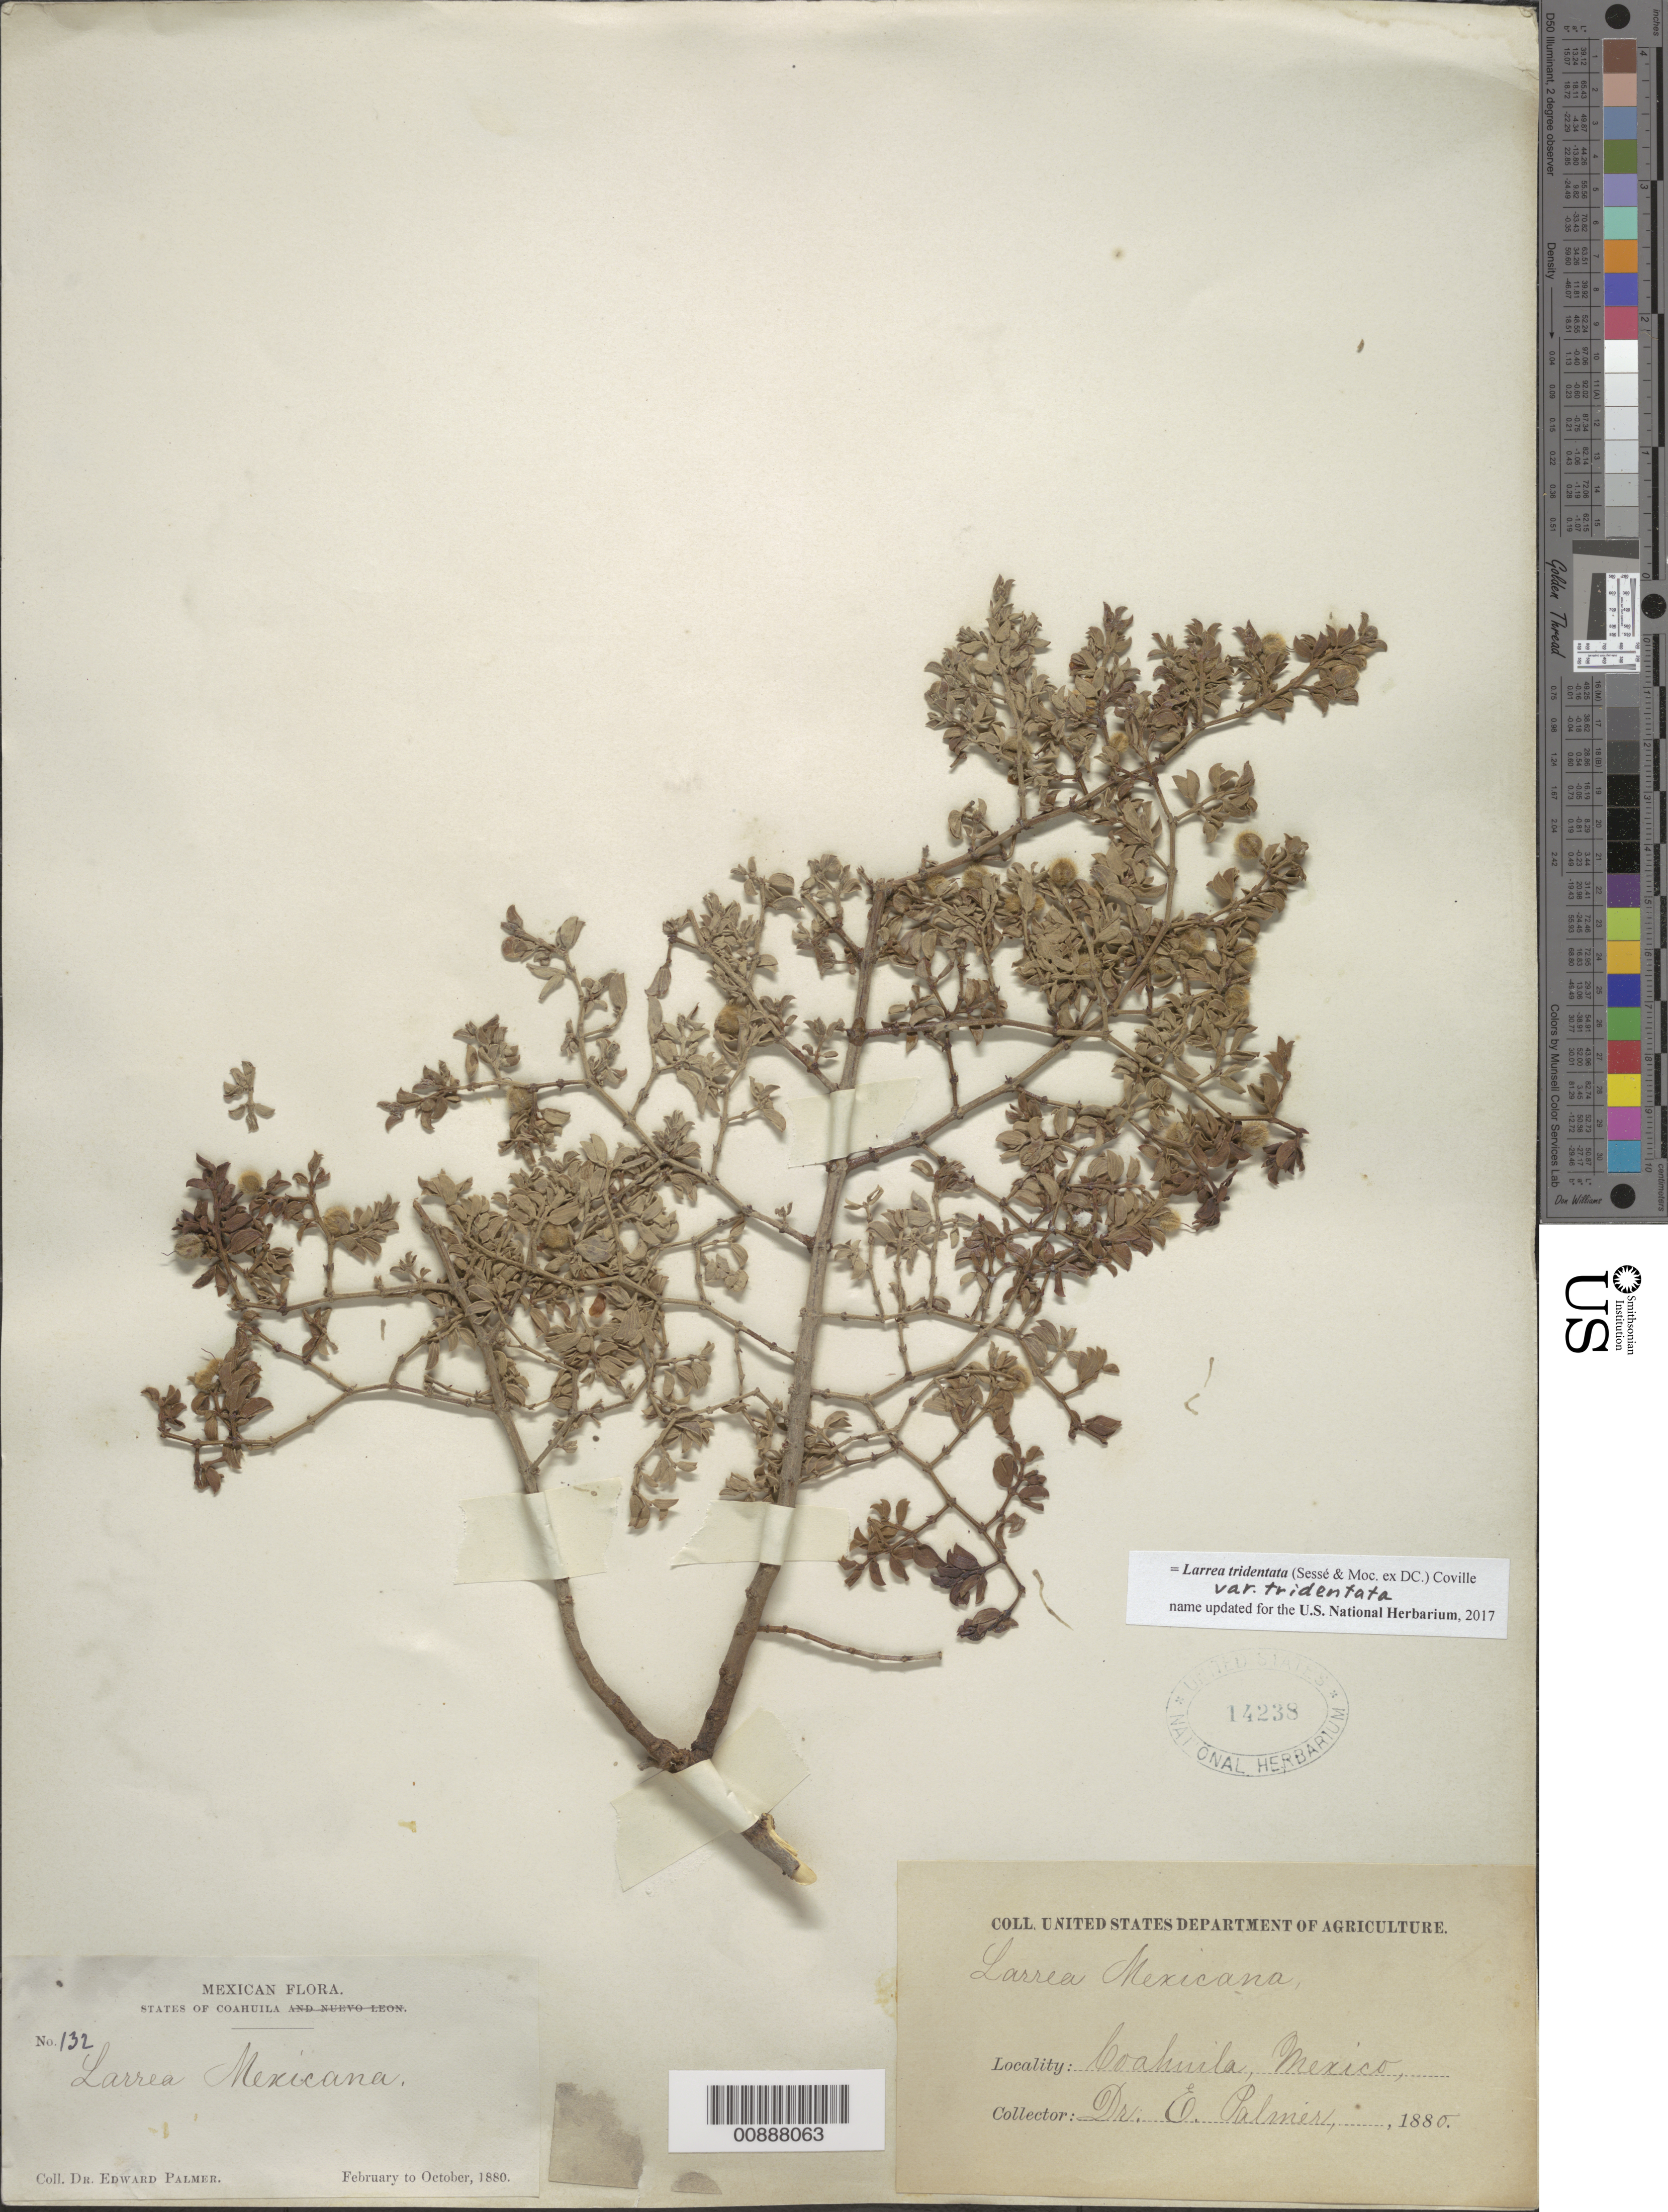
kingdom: Plantae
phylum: Tracheophyta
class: Magnoliopsida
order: Zygophyllales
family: Zygophyllaceae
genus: Larrea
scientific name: Larrea tridentata var. tridentata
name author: (Sessé & Moc. ex DC.) Coville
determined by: Strong, M. T., (US), Smithsonian Institution - National Museum of Natural History (UNITED STATES)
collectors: E. Palmer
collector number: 132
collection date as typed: Feb 1880 to -- Oct 1880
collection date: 1880-02/1880-10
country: Mexico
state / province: Coahuila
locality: Coahuila.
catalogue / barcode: US 14238